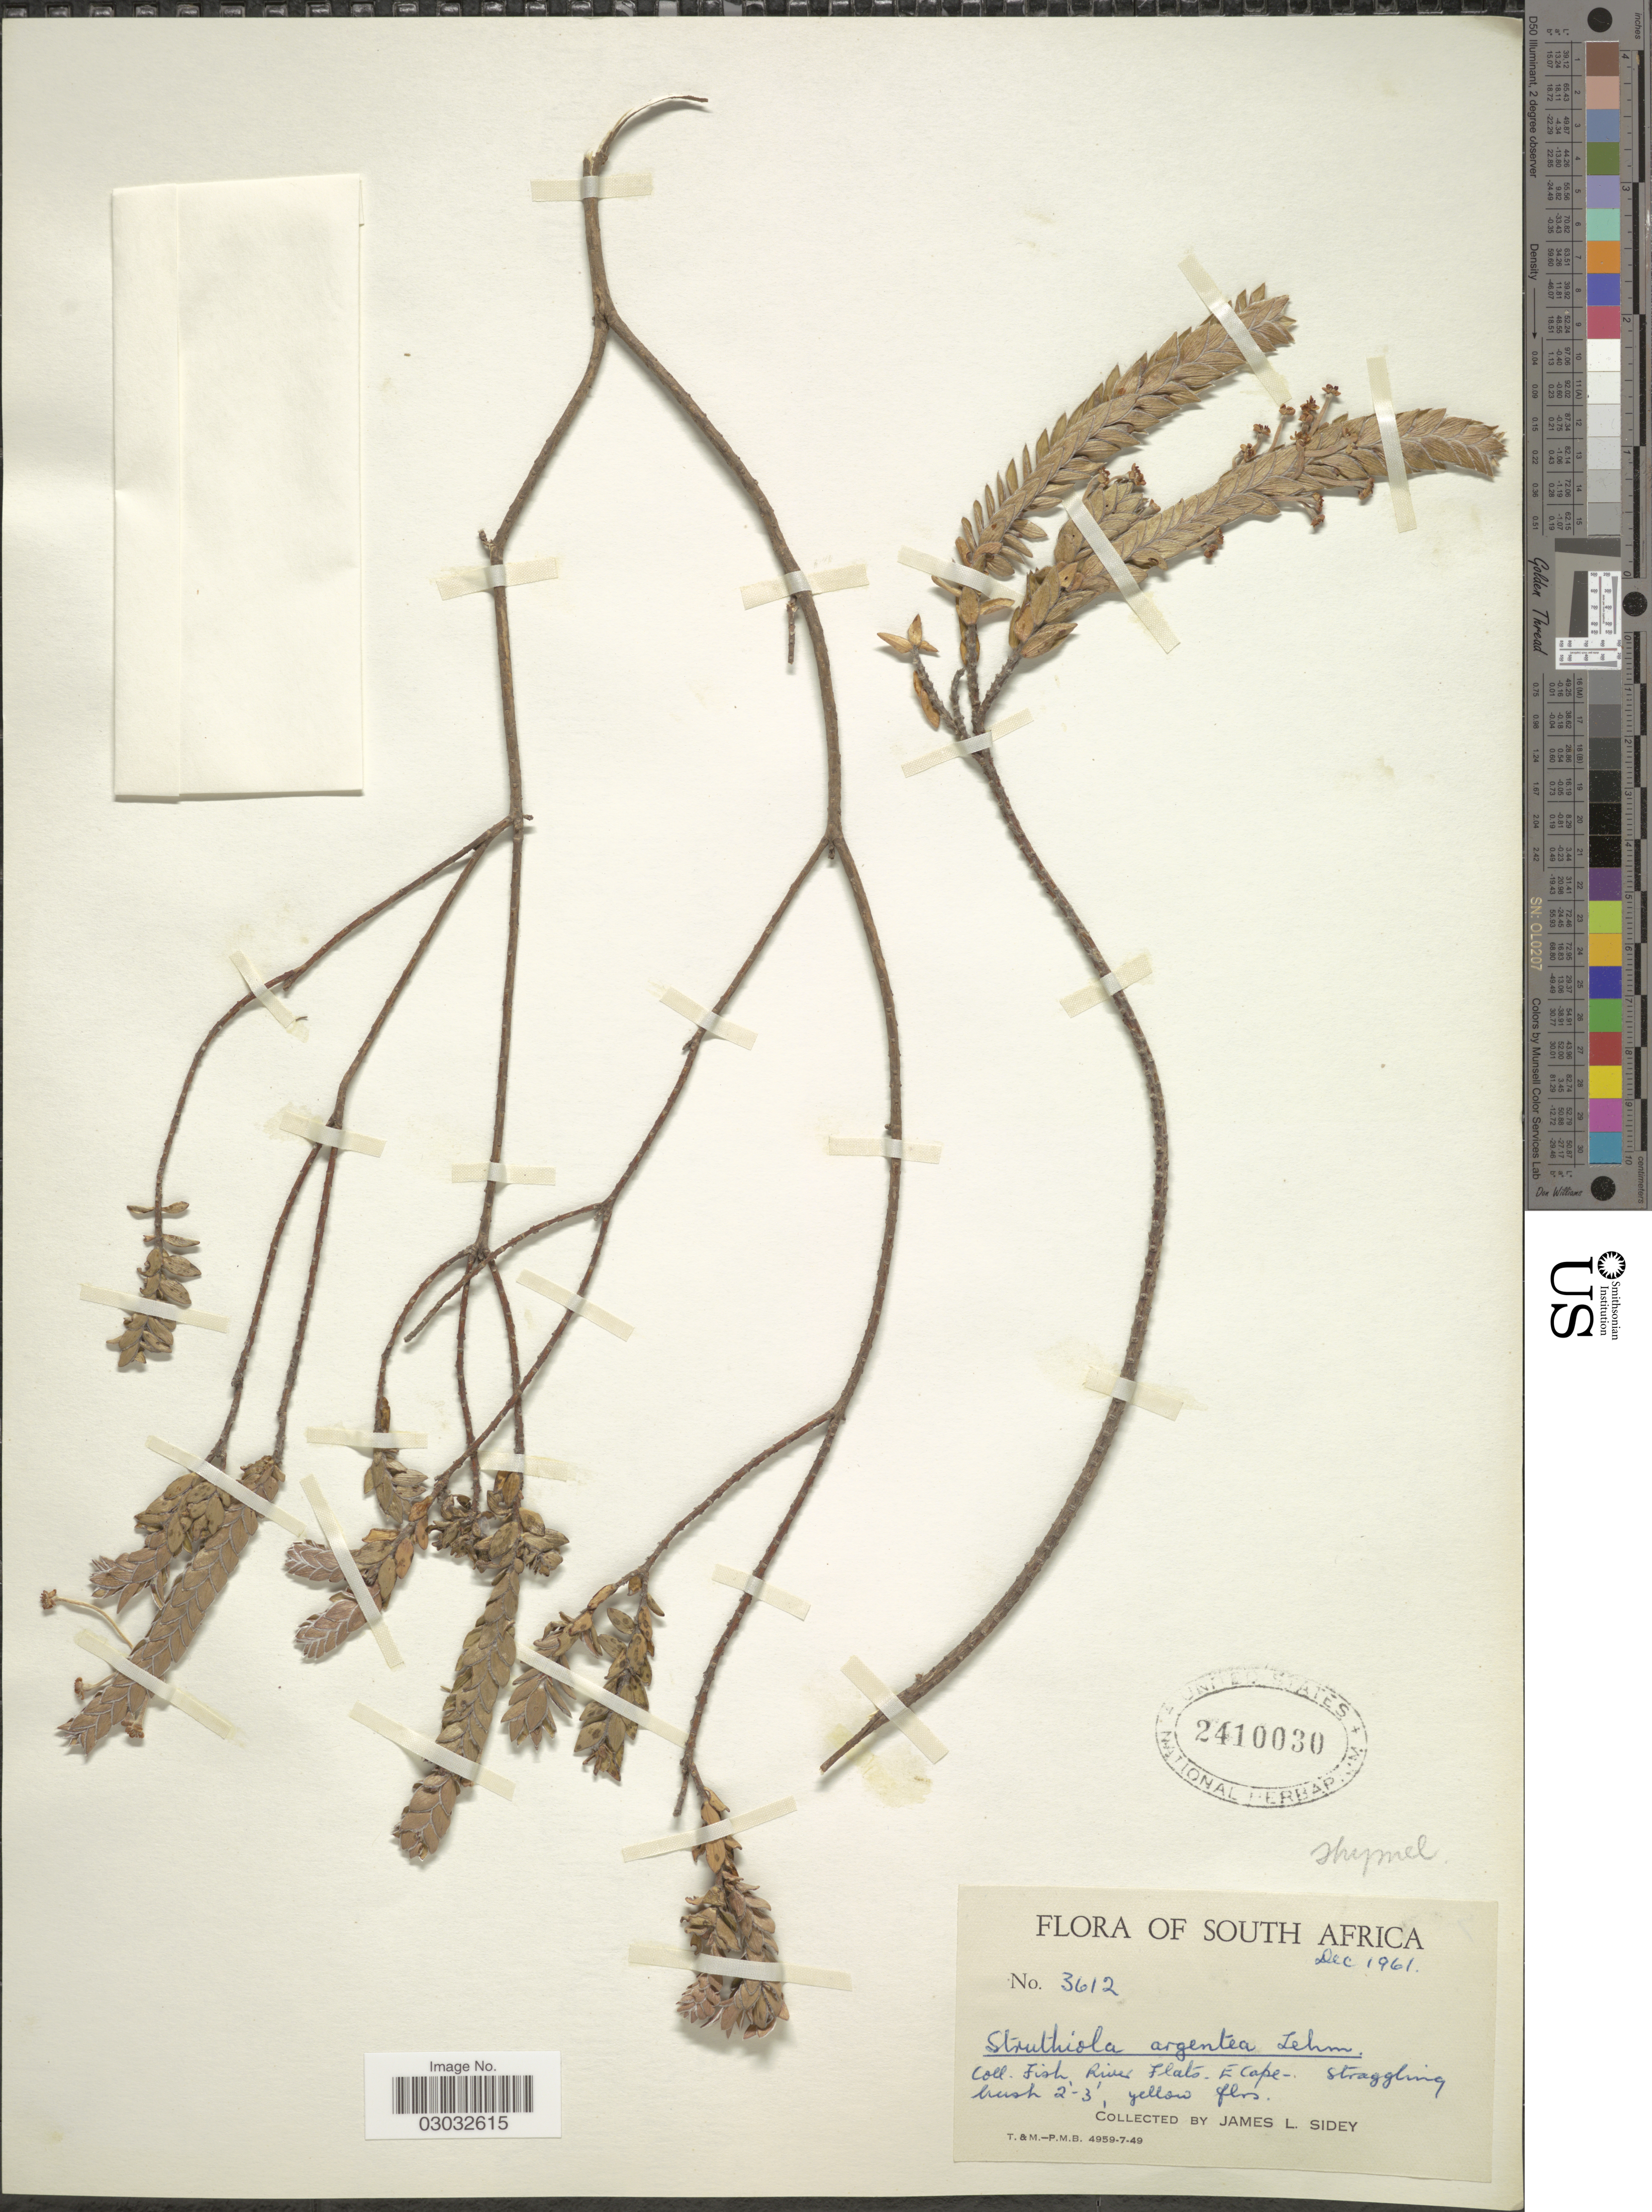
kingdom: Plantae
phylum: Tracheophyta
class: Magnoliopsida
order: Malvales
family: Thymelaeaceae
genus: Struthiola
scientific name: Struthiola argentea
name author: Lehm.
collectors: J. L. Sidey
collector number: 3612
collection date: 1961-12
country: South Africa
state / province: Eastern Cape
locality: Fish River Flats- E Cape.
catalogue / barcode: US 2410030